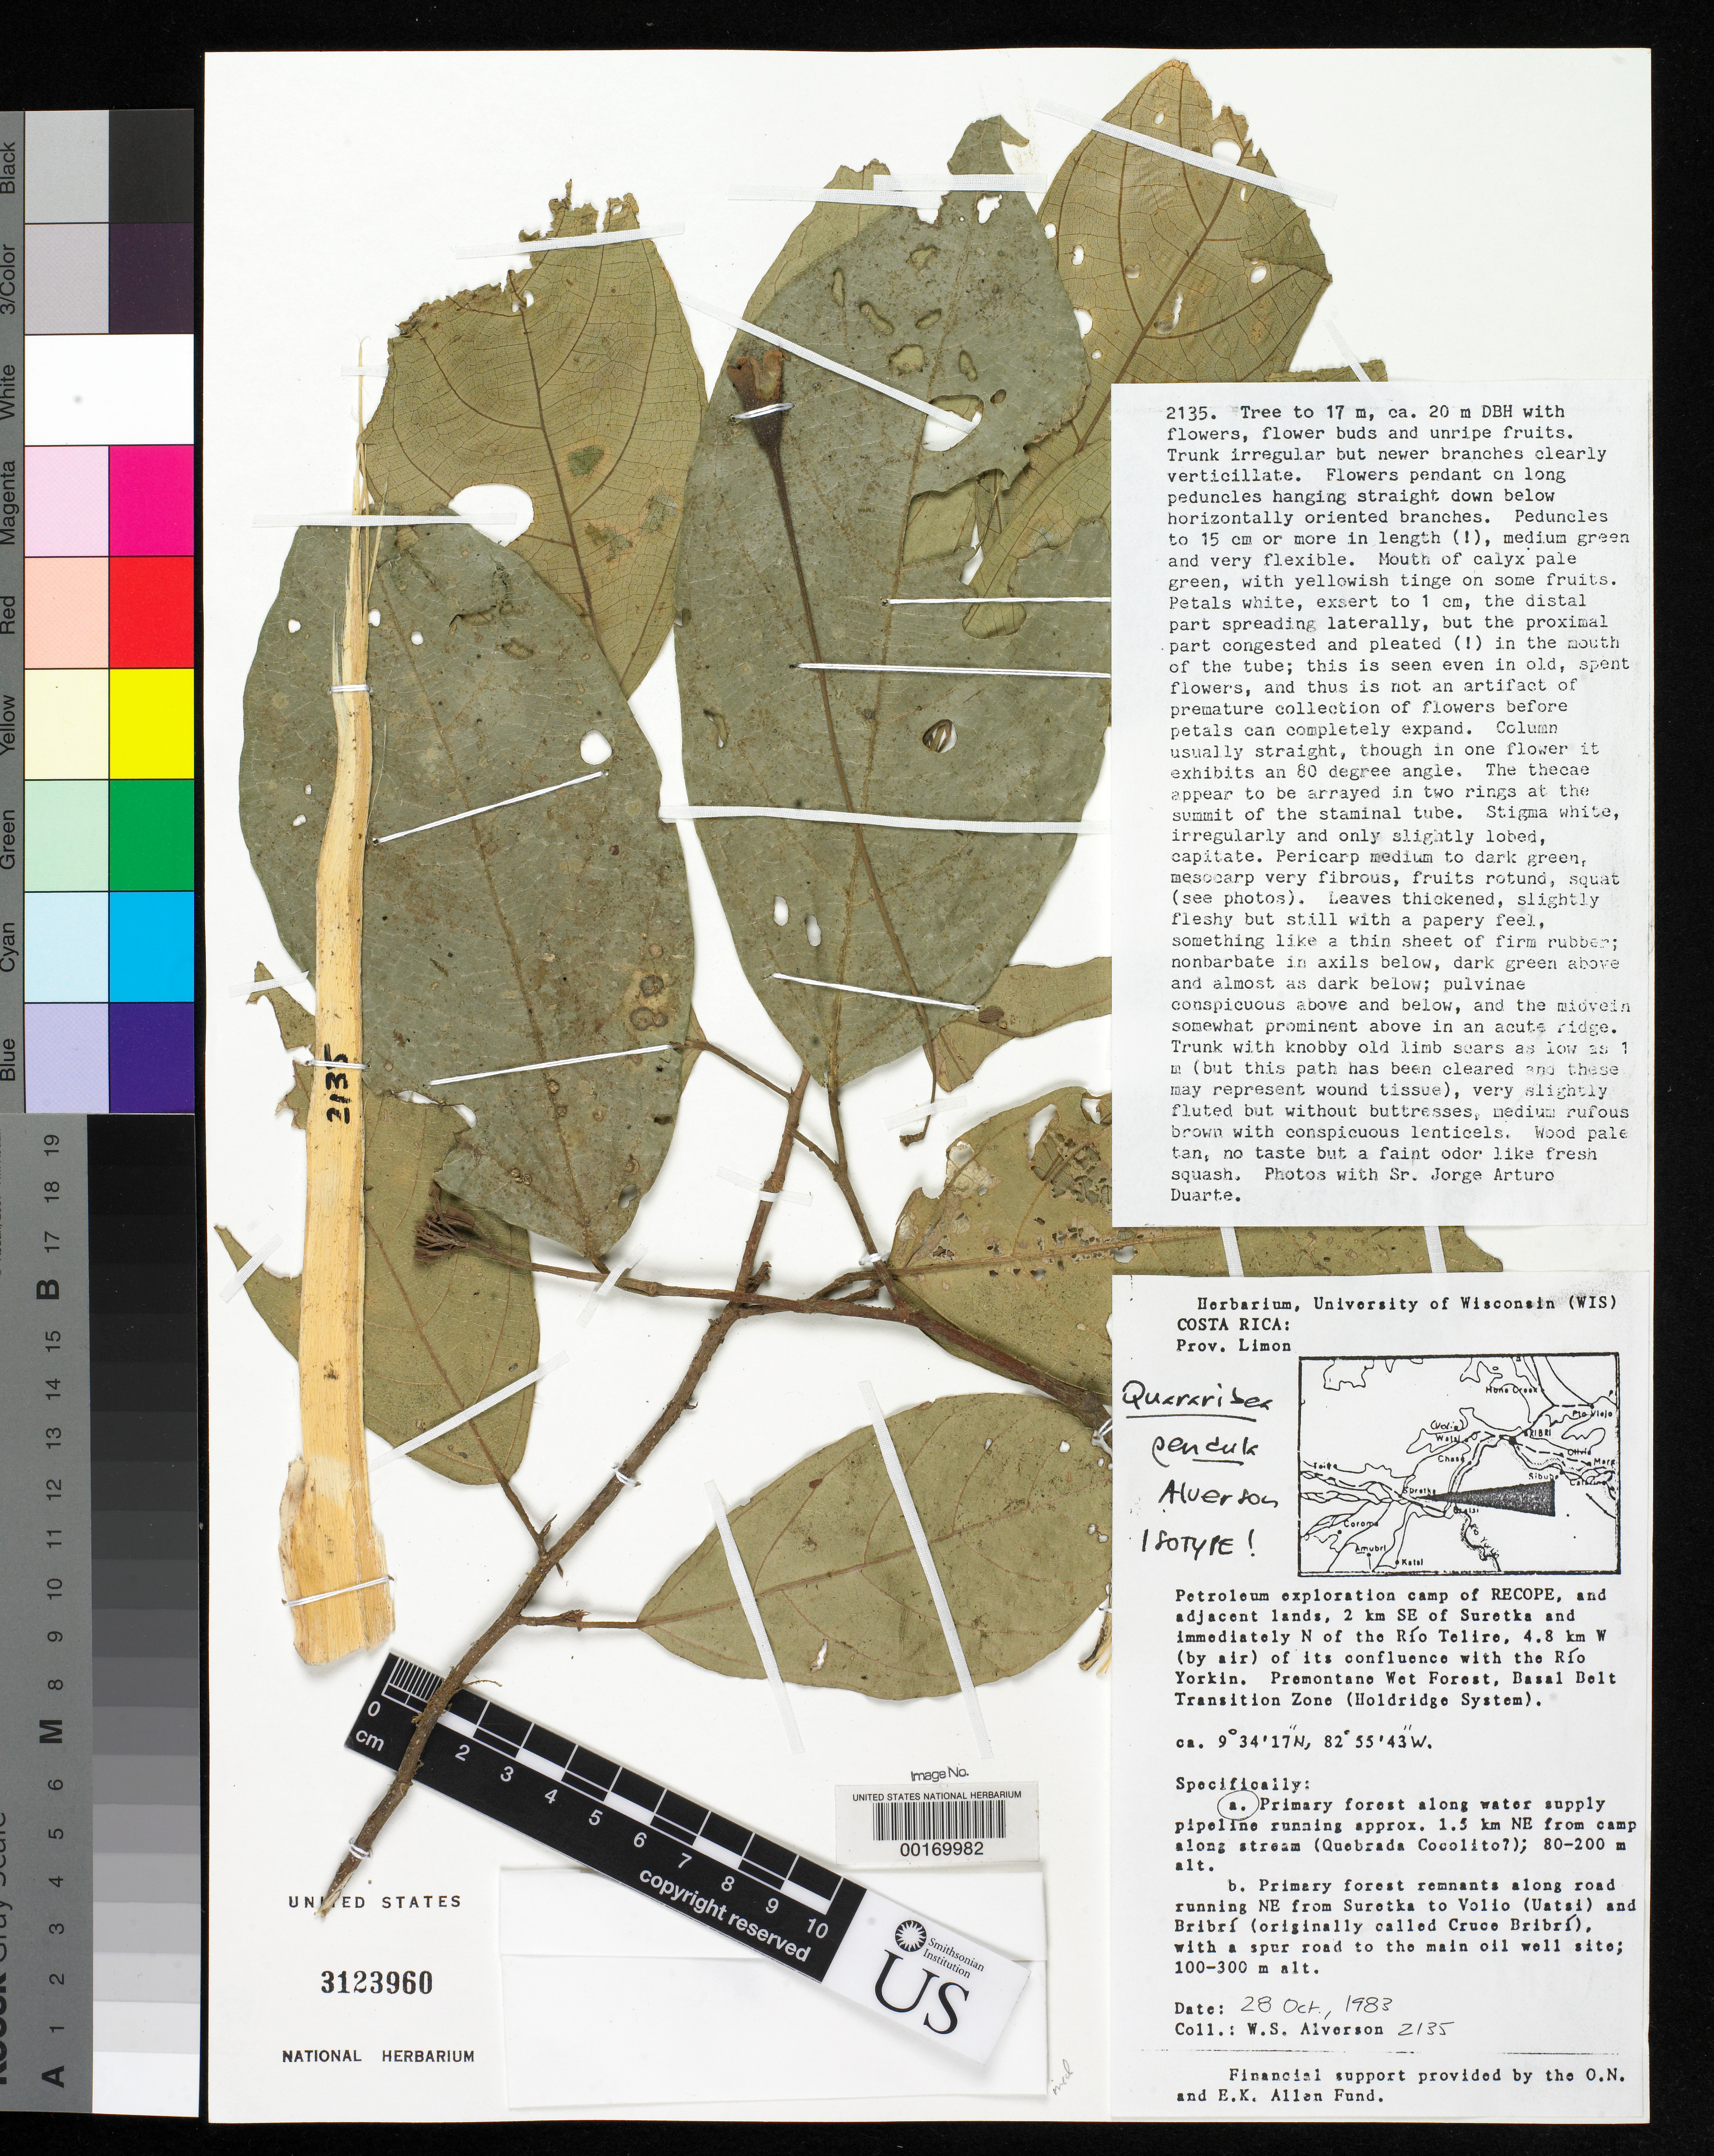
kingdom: Plantae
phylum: Tracheophyta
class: Magnoliopsida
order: Malvales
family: Malvaceae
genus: Quararibea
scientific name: Quararibea pendula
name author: W.S. Alverson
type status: Isotype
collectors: W. S. Alverson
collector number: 2135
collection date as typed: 28 Oct 1983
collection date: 1983-10-28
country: Costa Rica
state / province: Limón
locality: Petroleum Explor. camp of Recorpe & adj. lands, 2 km ESE of Suretka & N of Rio Telire, 4.8 km W (by air) of its confluence with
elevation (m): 80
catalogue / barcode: US 3123960